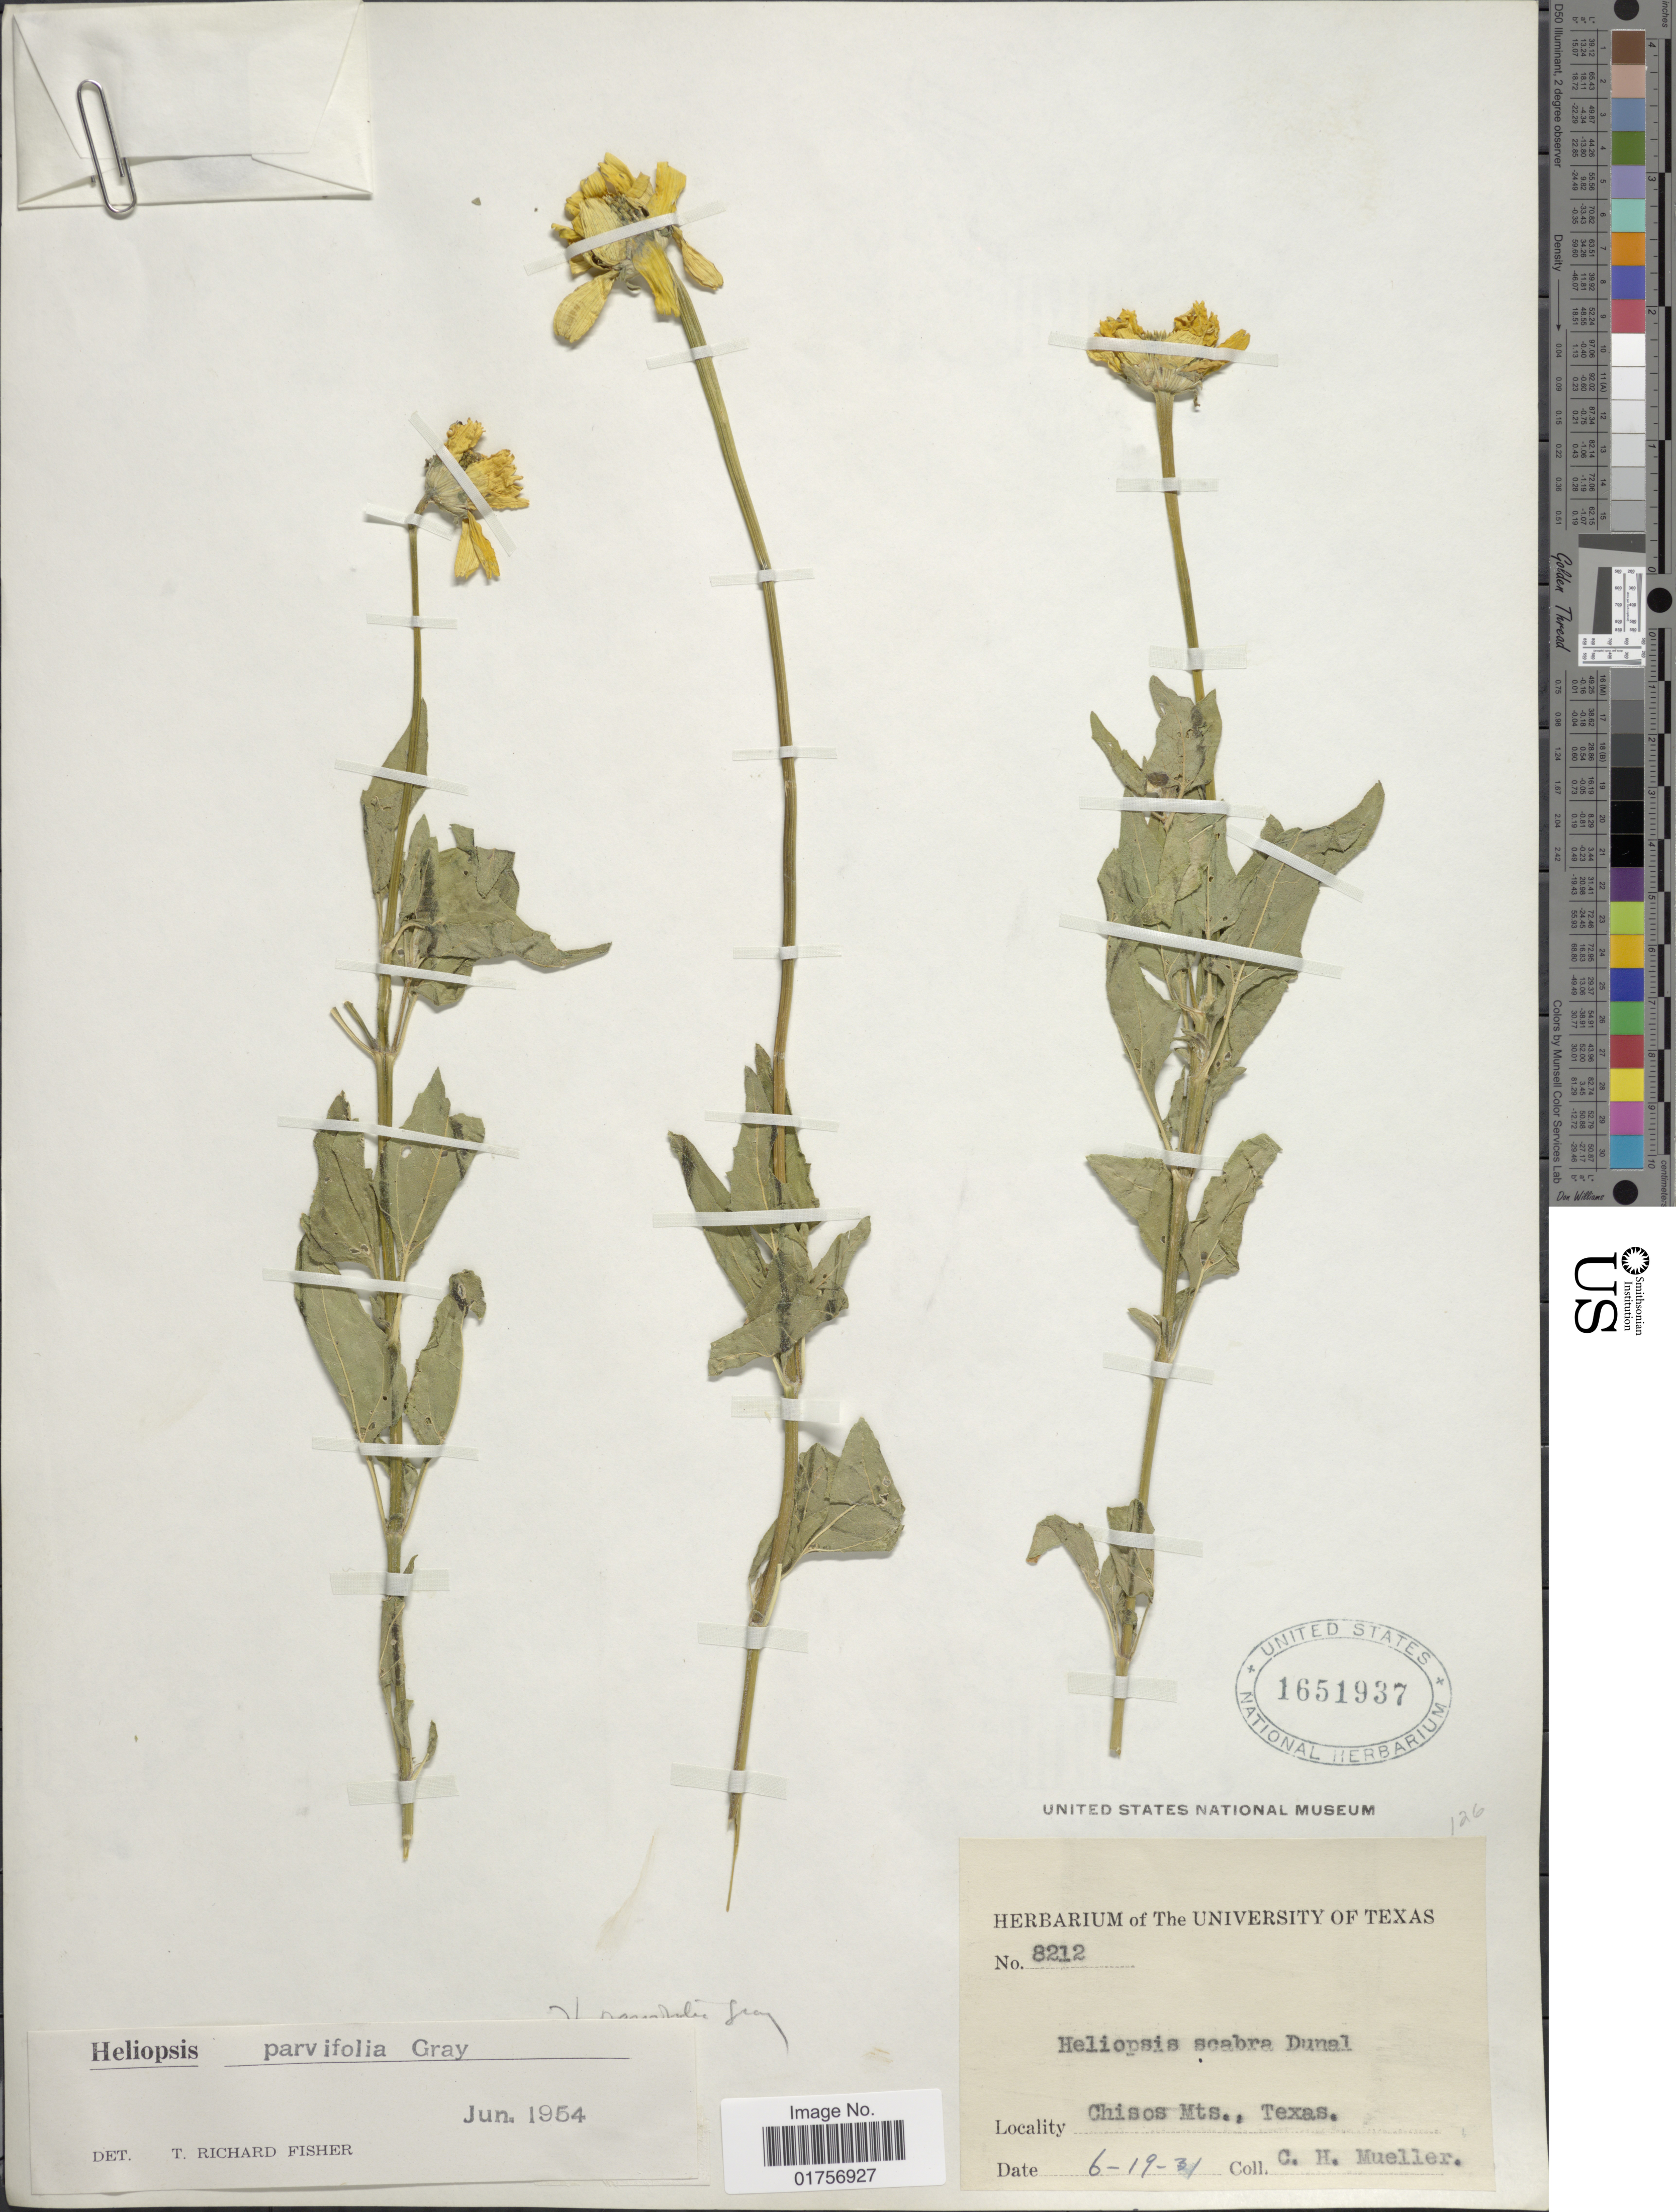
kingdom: Plantae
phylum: Tracheophyta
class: Magnoliopsida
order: Asterales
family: Asteraceae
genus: Heliopsis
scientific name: Heliopsis parvifolia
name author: A. Gray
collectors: C. H. Mueller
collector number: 8212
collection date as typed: Transcribed d/m/y: 19/6/31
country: United States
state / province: Texas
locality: Chisos Mts.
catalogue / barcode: US 1651937